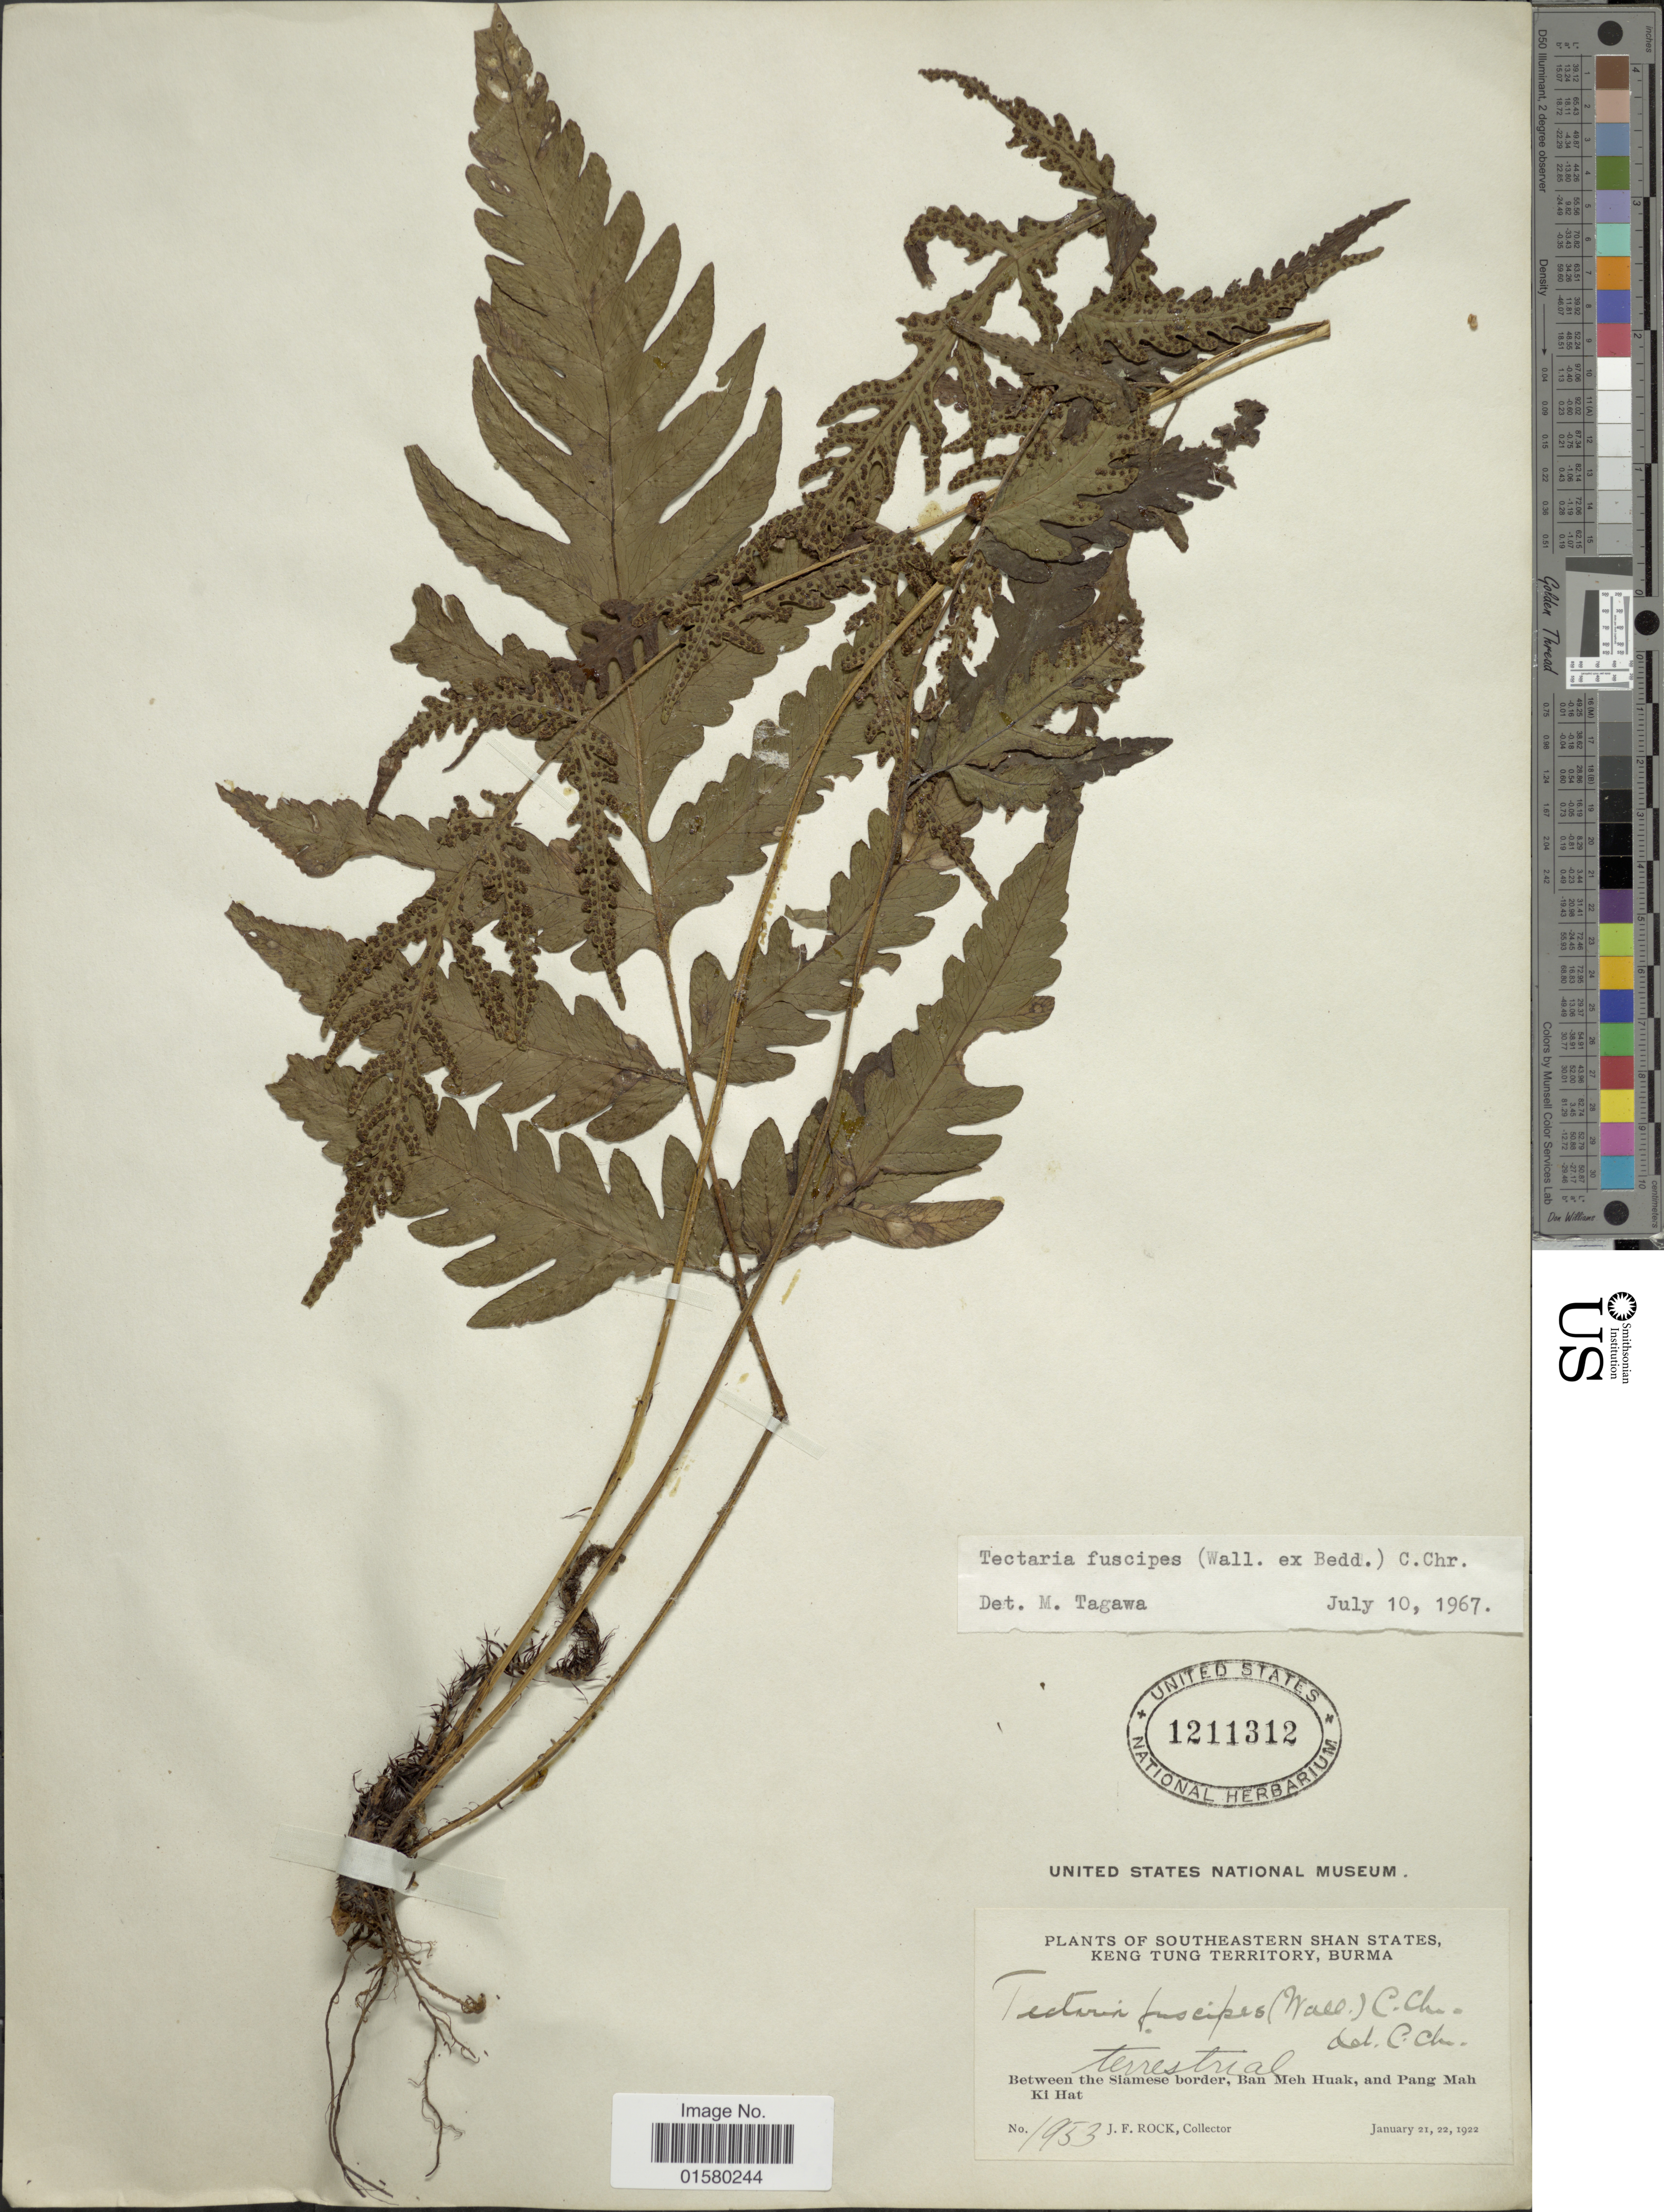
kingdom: Plantae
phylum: Tracheophyta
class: Polypodiopsida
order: Polypodiales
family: Tectariaceae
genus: Tectaria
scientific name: Tectaria paradoxa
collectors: J. Rock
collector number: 1953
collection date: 1922-01-21/1922-01-22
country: Myanmar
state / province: Shan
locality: Southeasten Shan States, Keng Tung Territory, Burma, between the Siamese border, Ban Meh Huak, and Pang Mah Ki Hat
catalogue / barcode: US 1211312